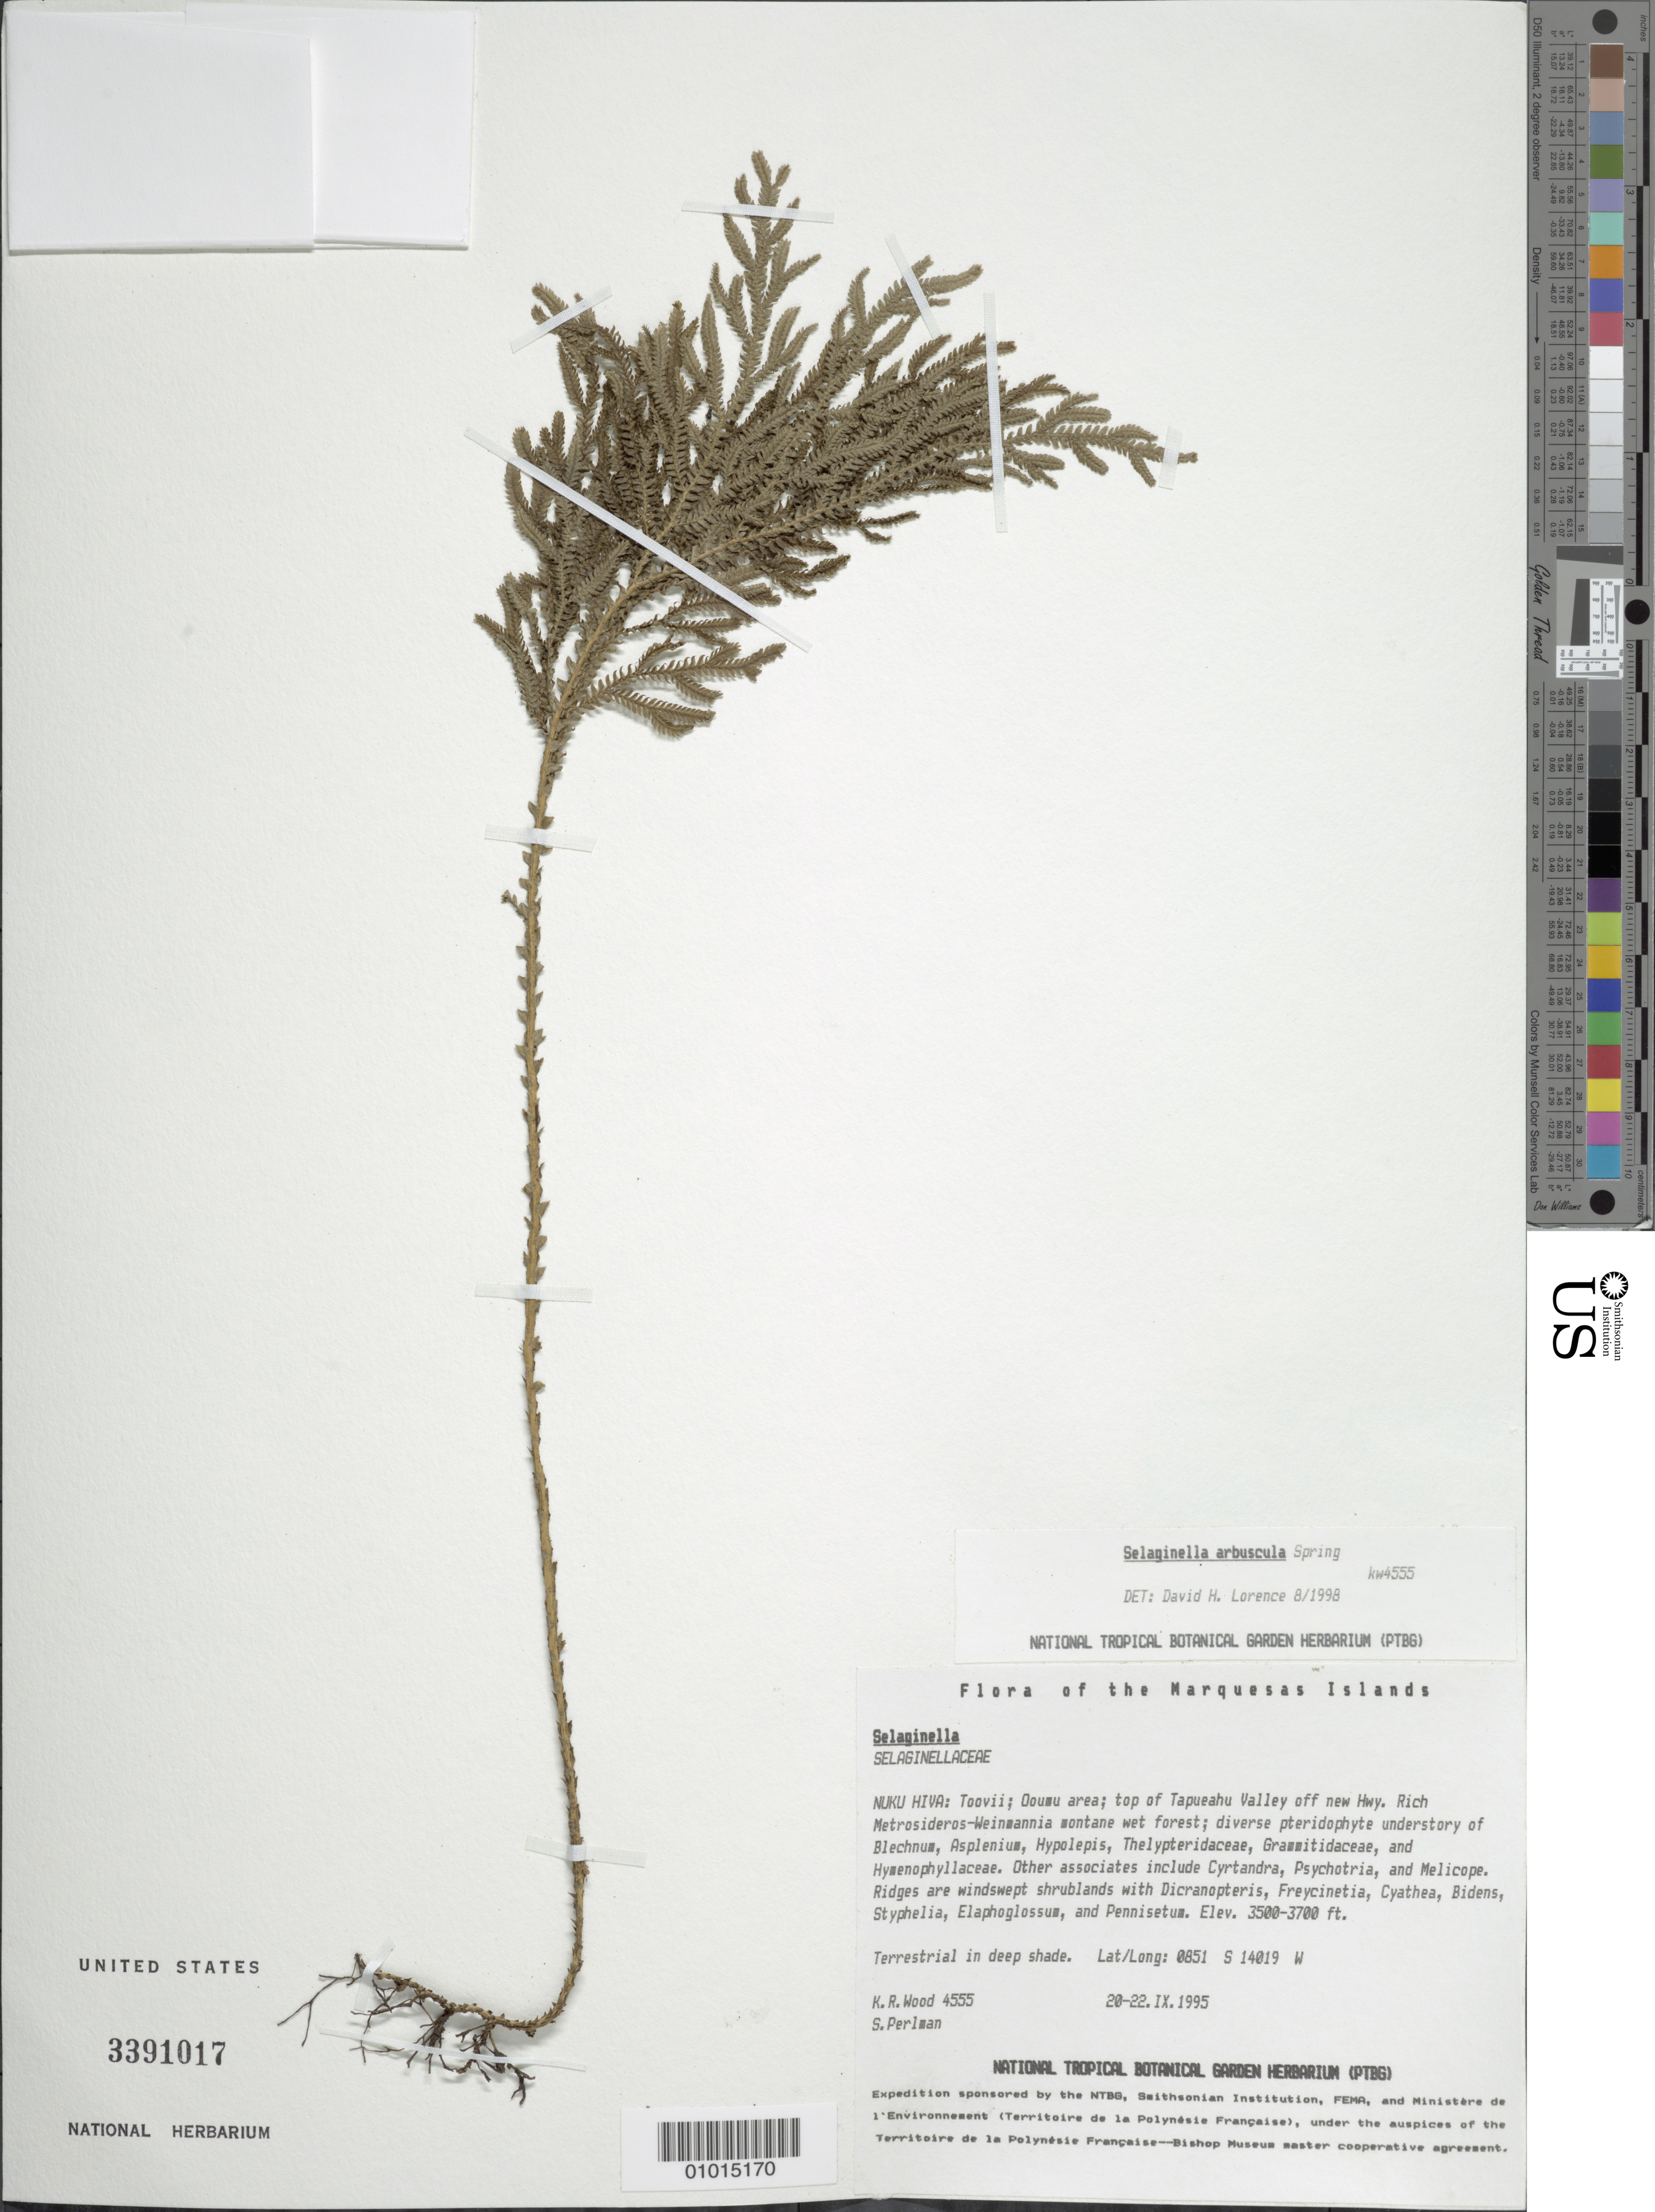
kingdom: Plantae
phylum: Tracheophyta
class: Lycopodiopsida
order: Selaginellales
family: Selaginellaceae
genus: Selaginella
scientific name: Selaginella arbuscula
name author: (Kualf.) Spring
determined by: Lorence, David H., (PTBG), National Tropical Botanical Garden (UNITED STATES)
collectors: K. R. Wood & S. P. Perlman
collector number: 4555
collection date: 1995-09-20/1995-09-22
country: French Polynesia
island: Nuku Hiva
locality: Toovii, Ooumu area, top of Tapueahu Valley off new hwy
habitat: Rich Metrosideros - Weinmannia montane wet forests. Terrestrial in deep shade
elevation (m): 1067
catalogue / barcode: US 3391017